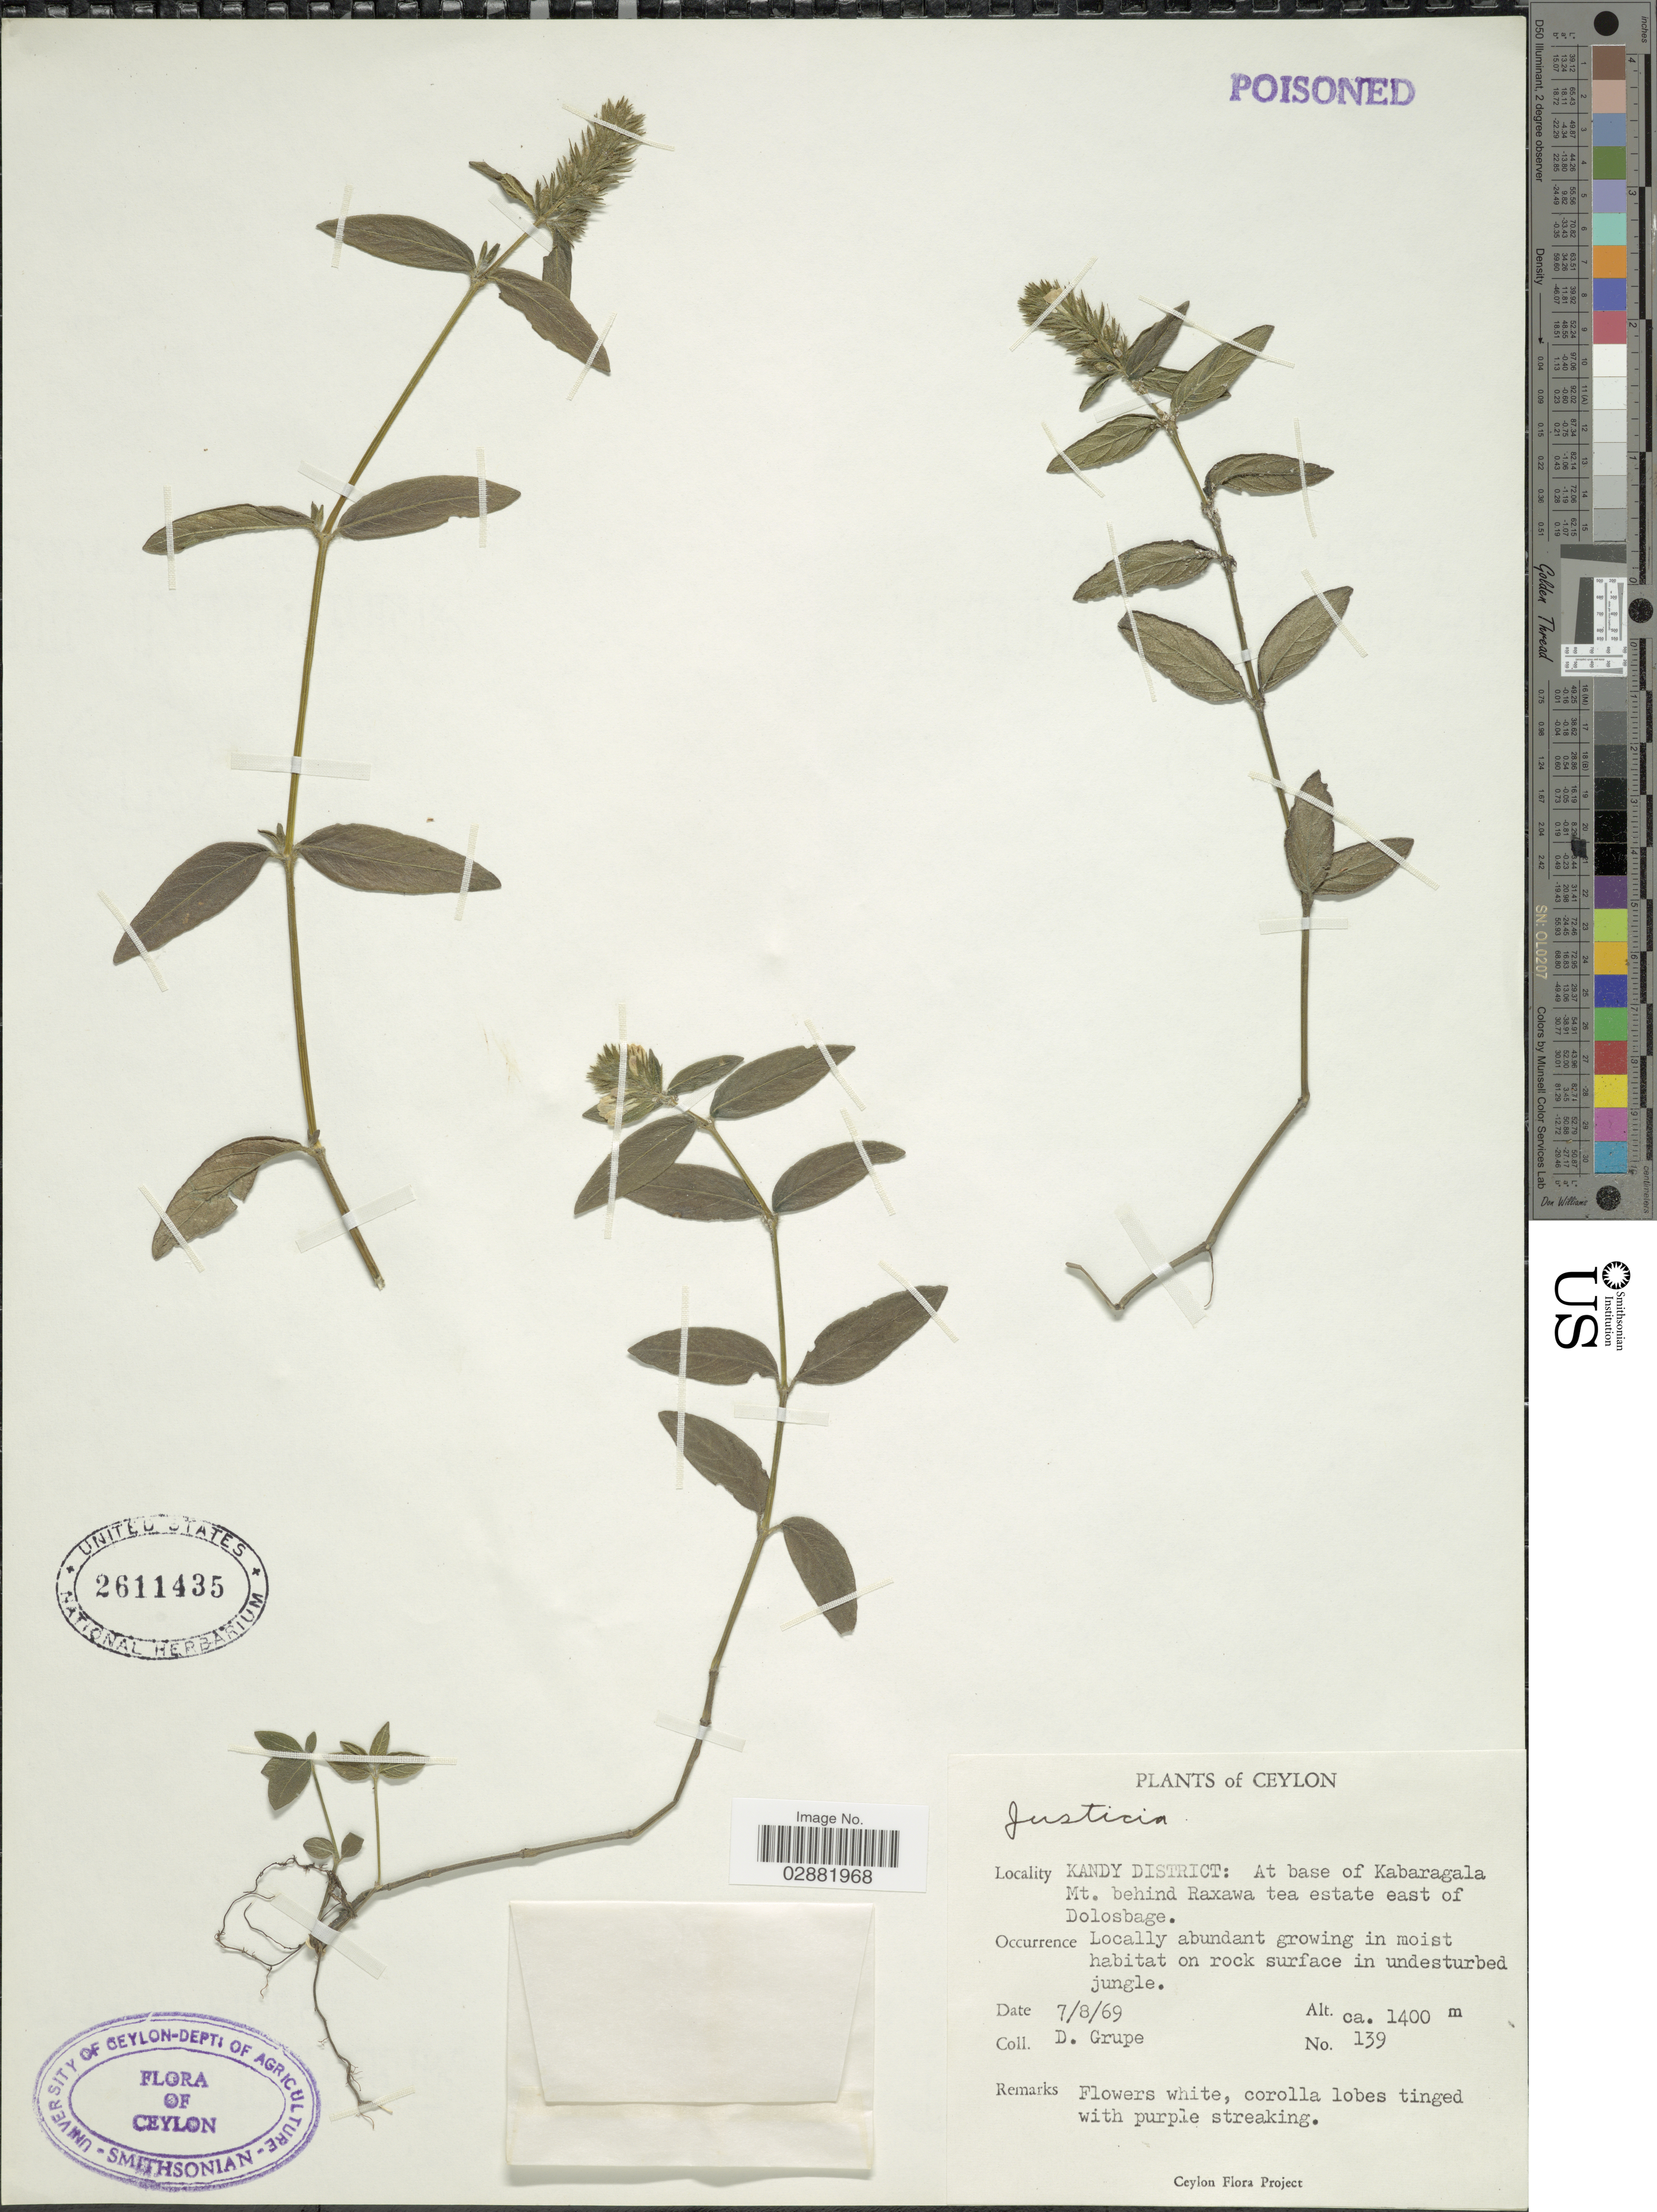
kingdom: Plantae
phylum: Tracheophyta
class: Magnoliopsida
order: Lamiales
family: Acanthaceae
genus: Justicia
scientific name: Justicia procumbens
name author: L.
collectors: D. Grupe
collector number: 139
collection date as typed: Transcribed d/m/y: 7/8/69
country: Sri Lanka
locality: Ceylon, Kandy District, At base of Kabaragala Mt. behind Raxawa tea estate east of Dolosbage.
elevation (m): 1400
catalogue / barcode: US 2611435